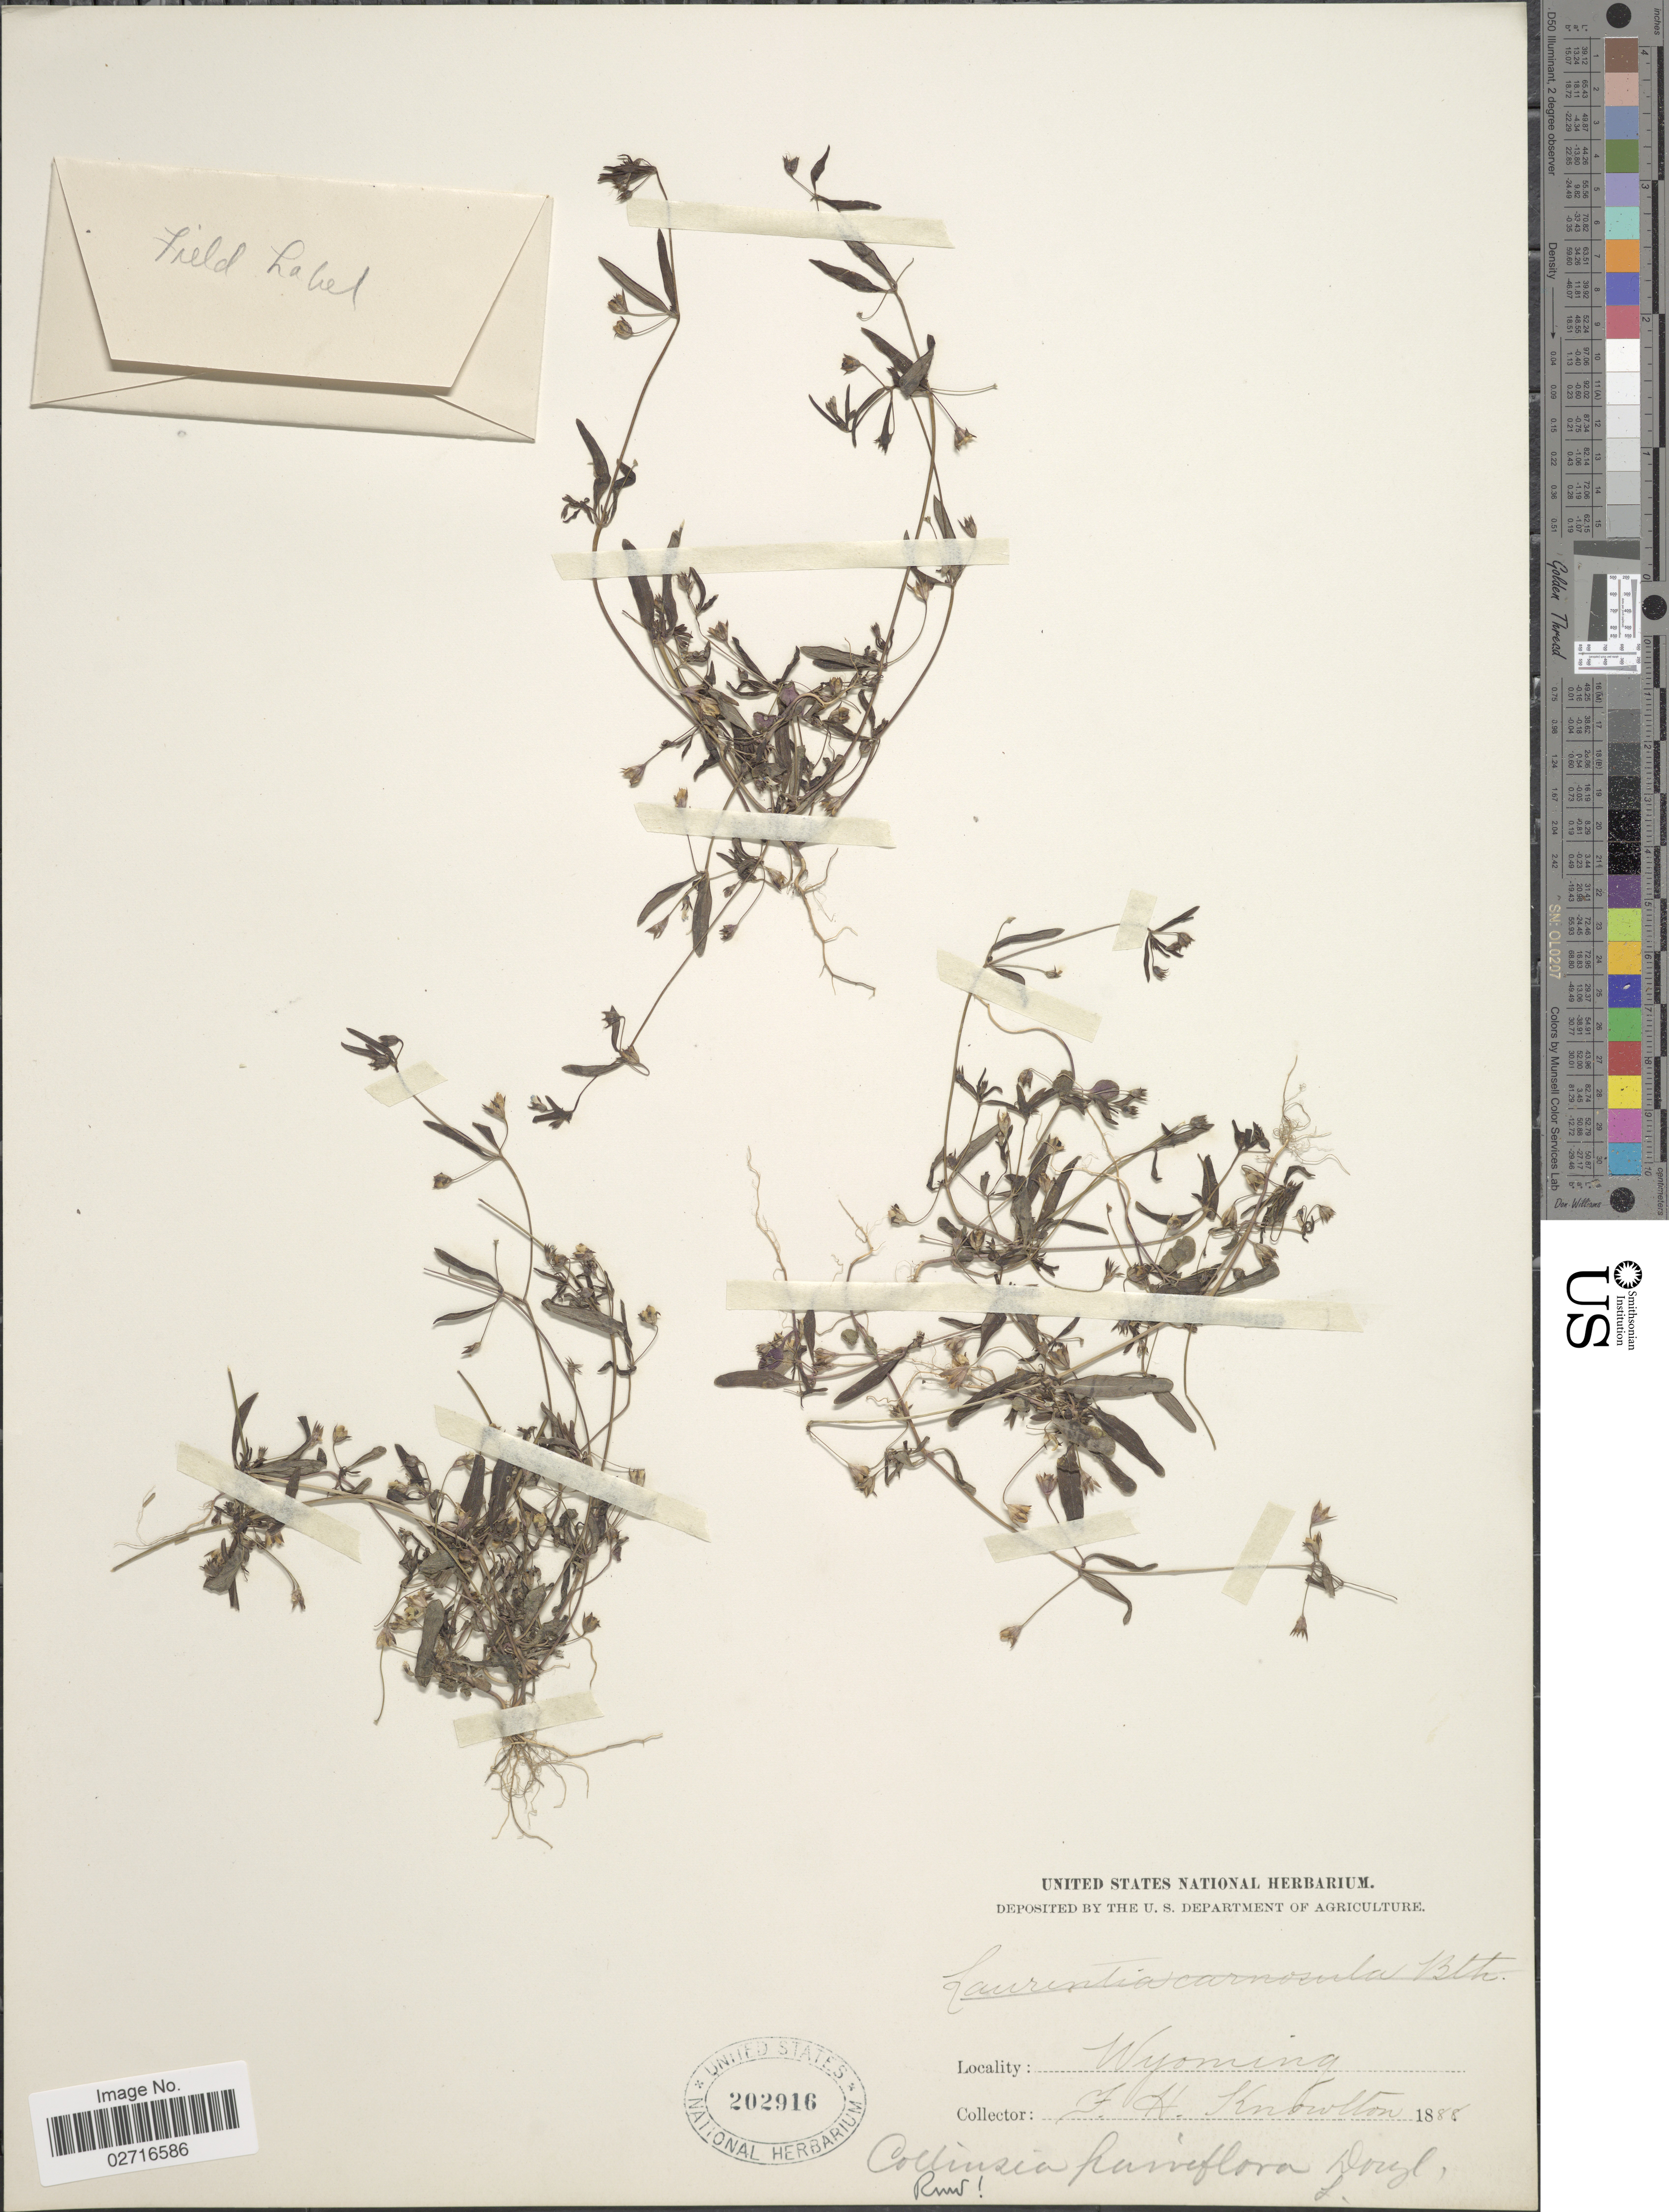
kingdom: Plantae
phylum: Tracheophyta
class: Magnoliopsida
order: Asterales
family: Campanulaceae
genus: Laurentia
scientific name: Laurentia carnosula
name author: (Hook. & Arn.) Benth. ex A. Gray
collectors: F. H. Knowlton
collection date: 1888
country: United States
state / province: Wyoming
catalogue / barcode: US 202916